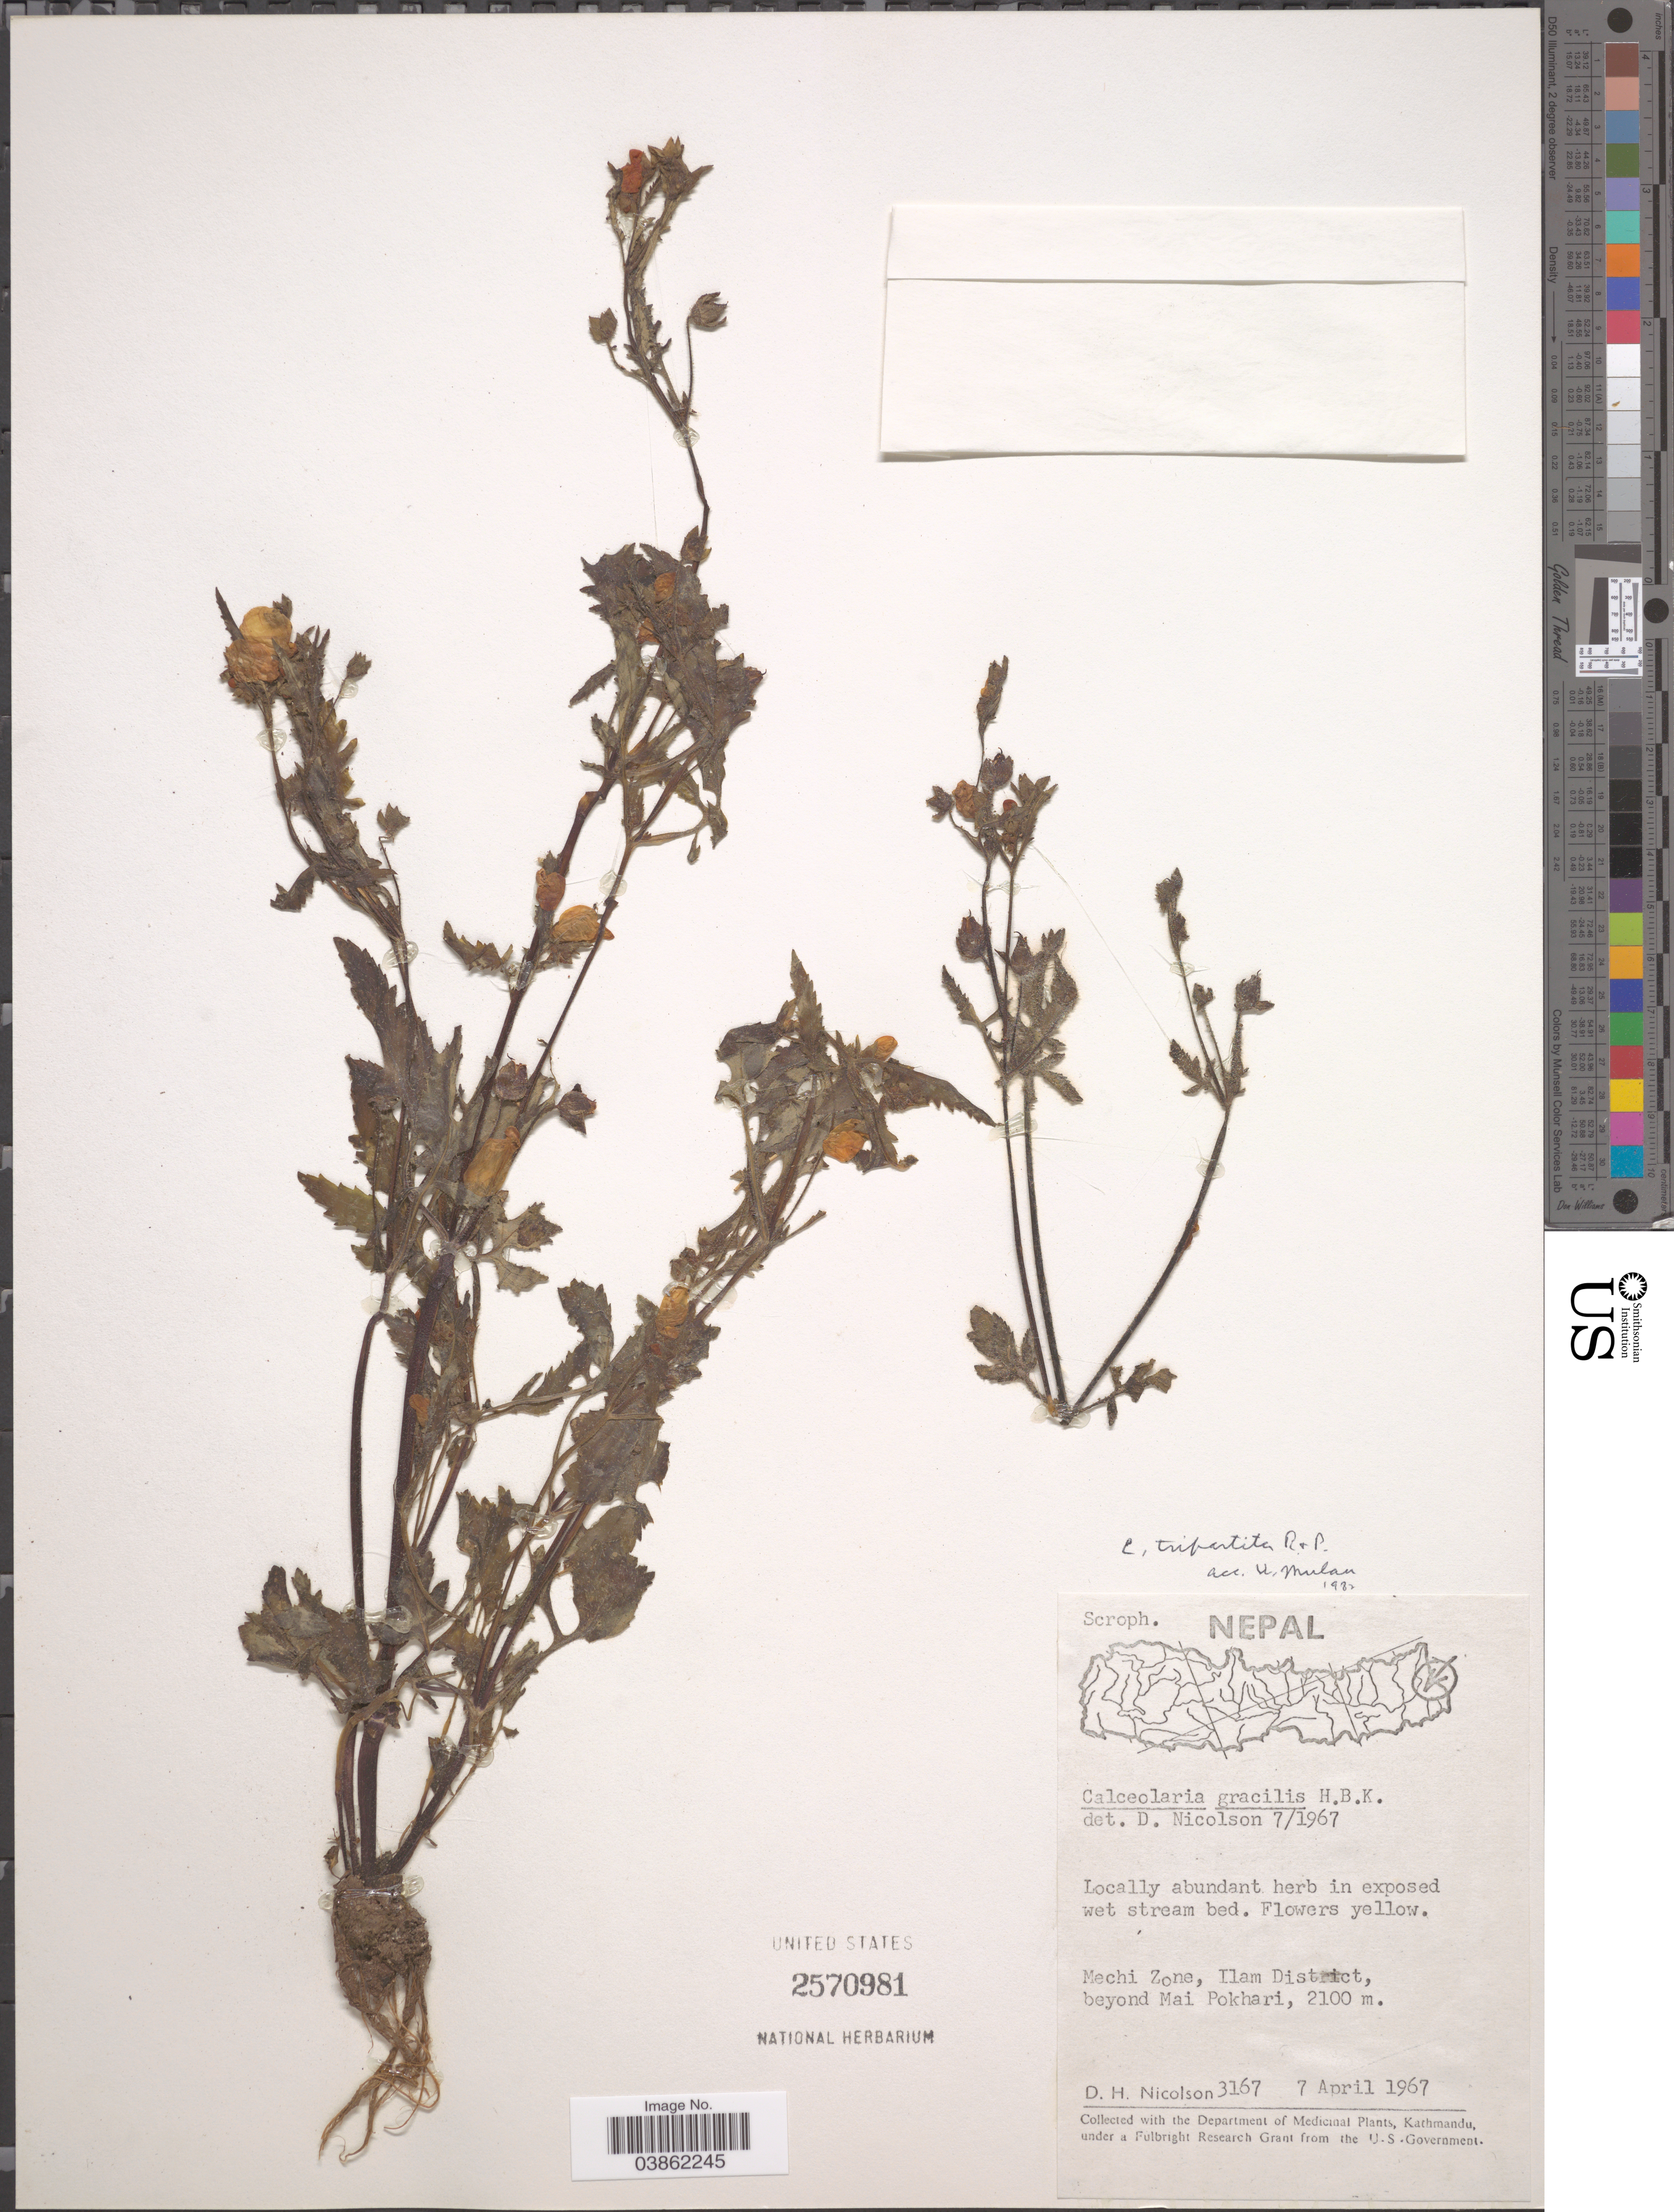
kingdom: Plantae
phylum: Tracheophyta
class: Magnoliopsida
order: Lamiales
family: Calceolariaceae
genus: Calceolaria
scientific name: Calceolaria tripartita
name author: Ruiz & Pav.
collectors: D. H. Nicolson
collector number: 3167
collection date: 1967-04-07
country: Nepal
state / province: Mechi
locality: Mechi Zone, Ilam District, beyond Mai Pokhari.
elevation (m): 2100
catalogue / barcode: US 2570981